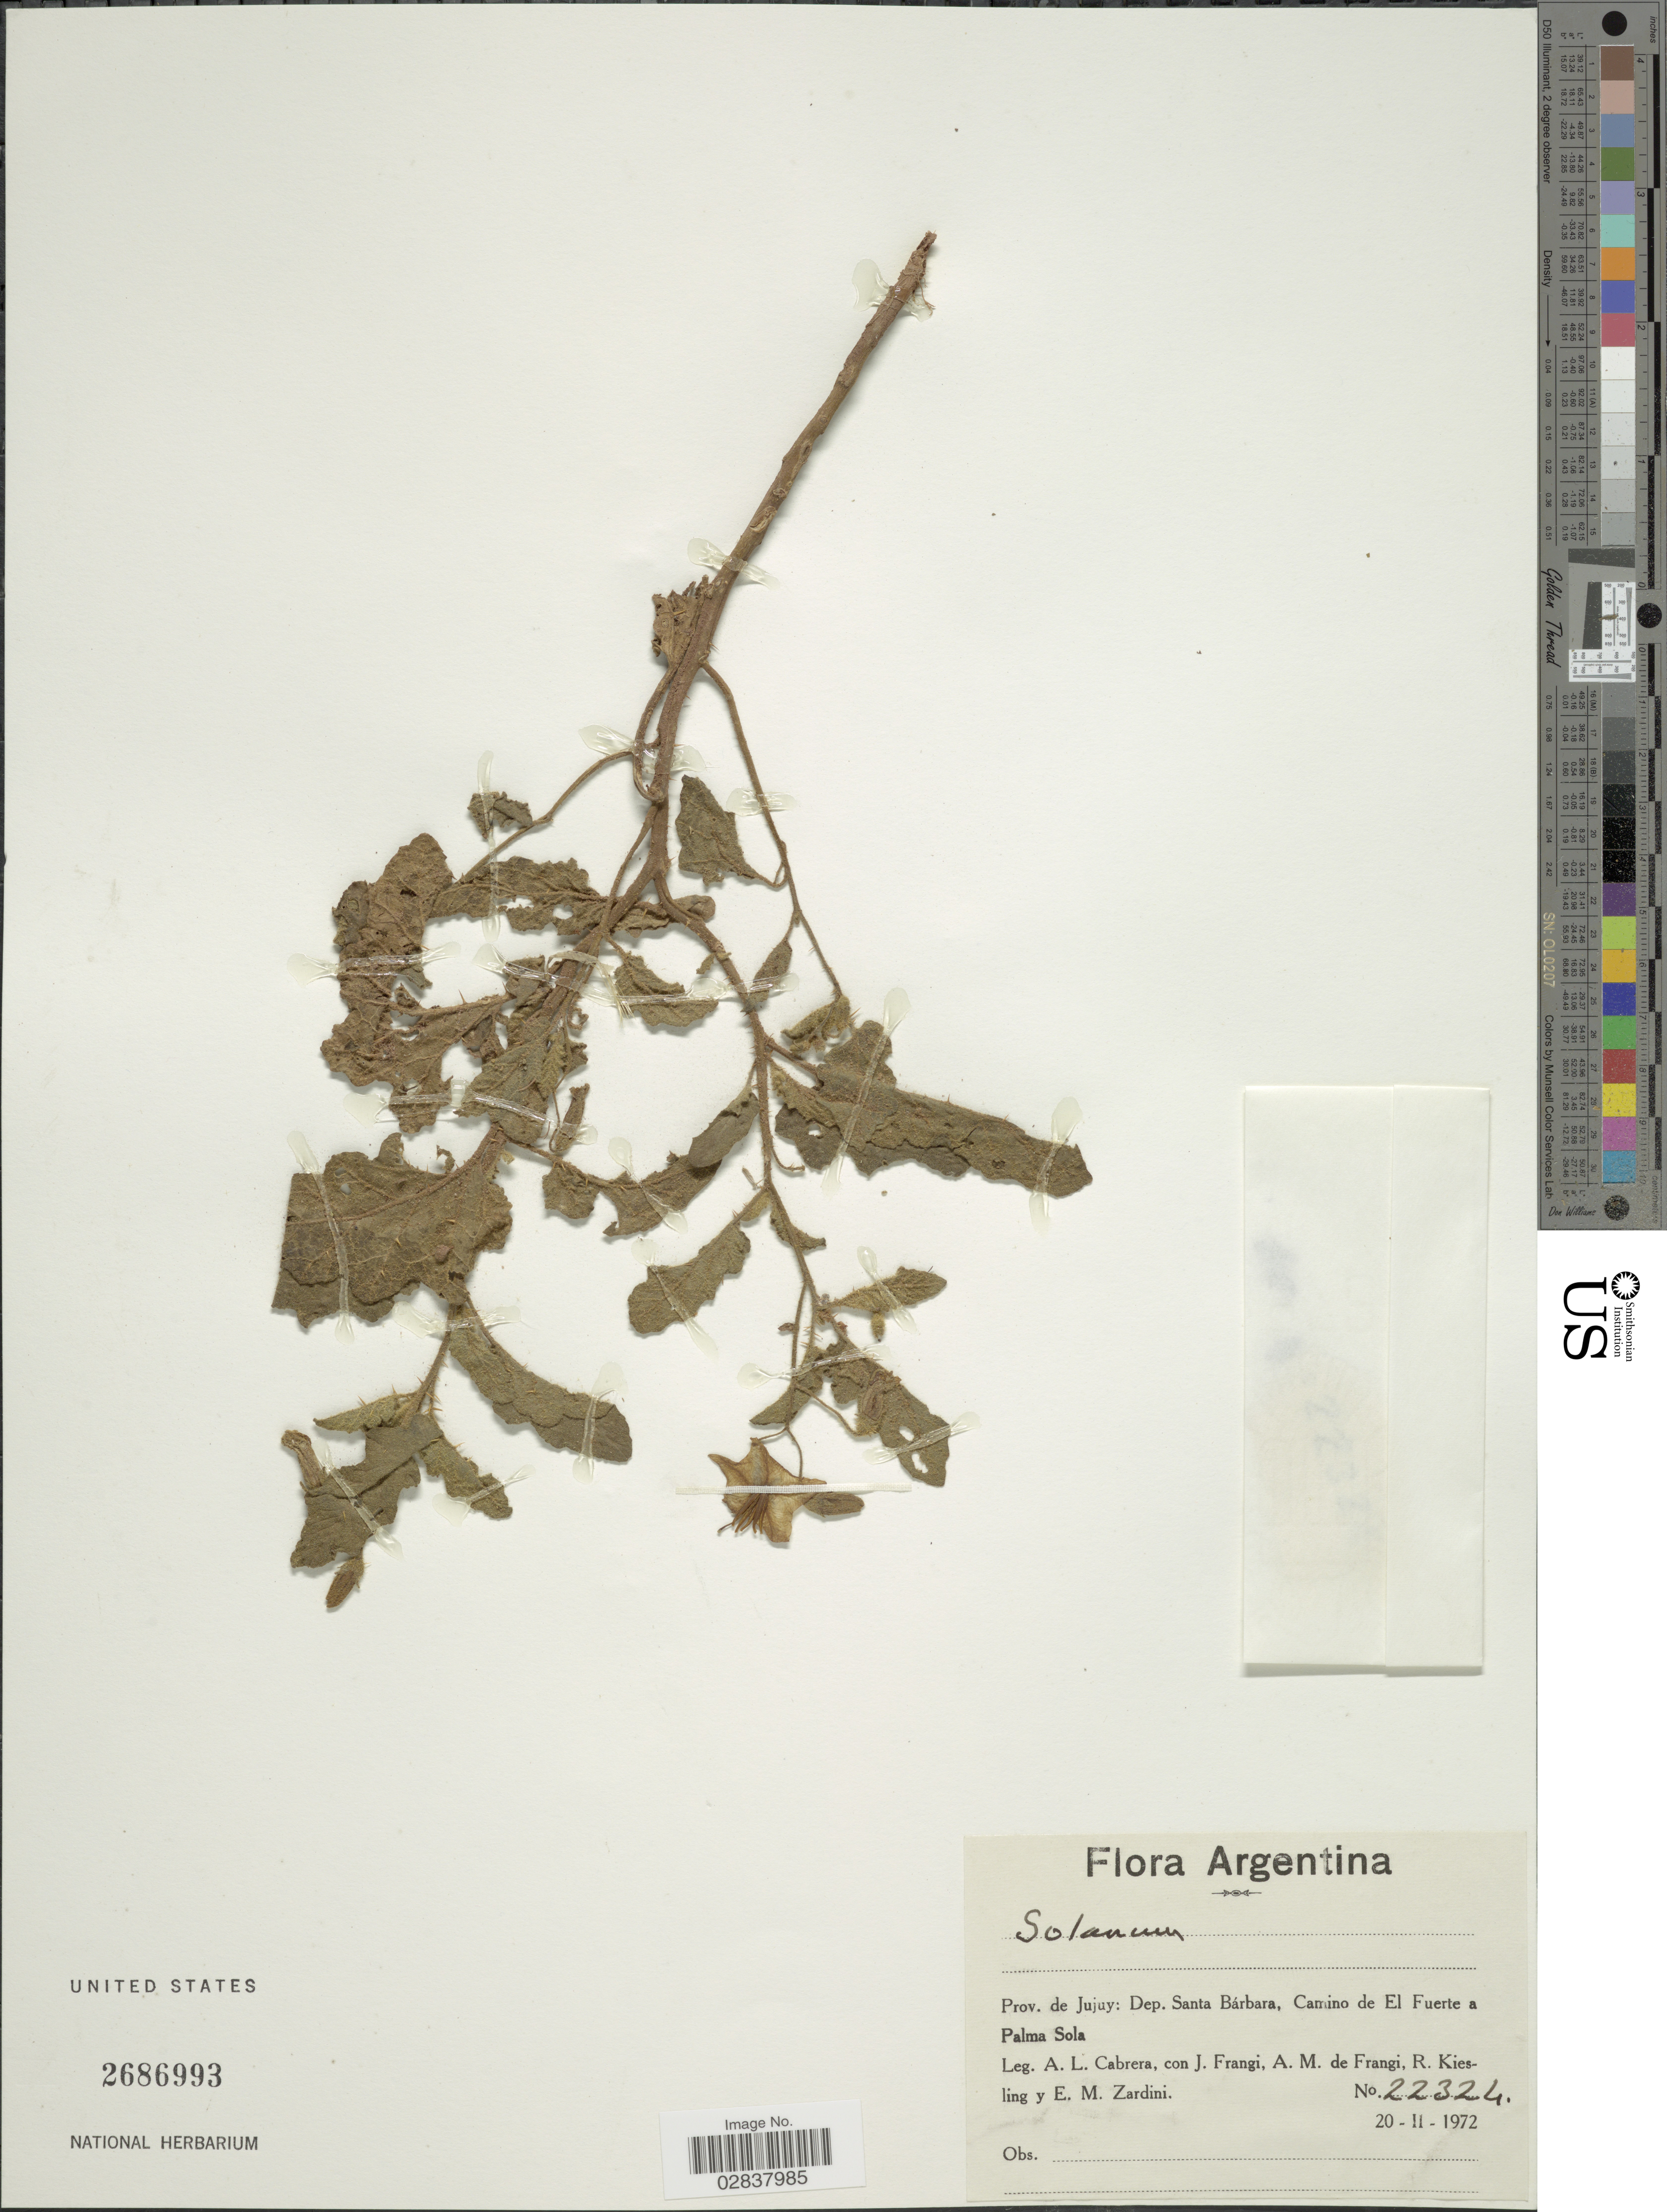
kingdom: Plantae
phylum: Tracheophyta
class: Magnoliopsida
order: Solanales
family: Solanaceae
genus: Solanum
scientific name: Solanum sp.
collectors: A. L. Cabrera, J. Frangi, A. De Frangi, R. Kiesling & E. M. Zardini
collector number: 22324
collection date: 1972-02-20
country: Argentina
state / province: Jujuy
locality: Dep. Santa Bárbara, Camino de El Fuerte a Palma Sola.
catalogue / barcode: US 2686993